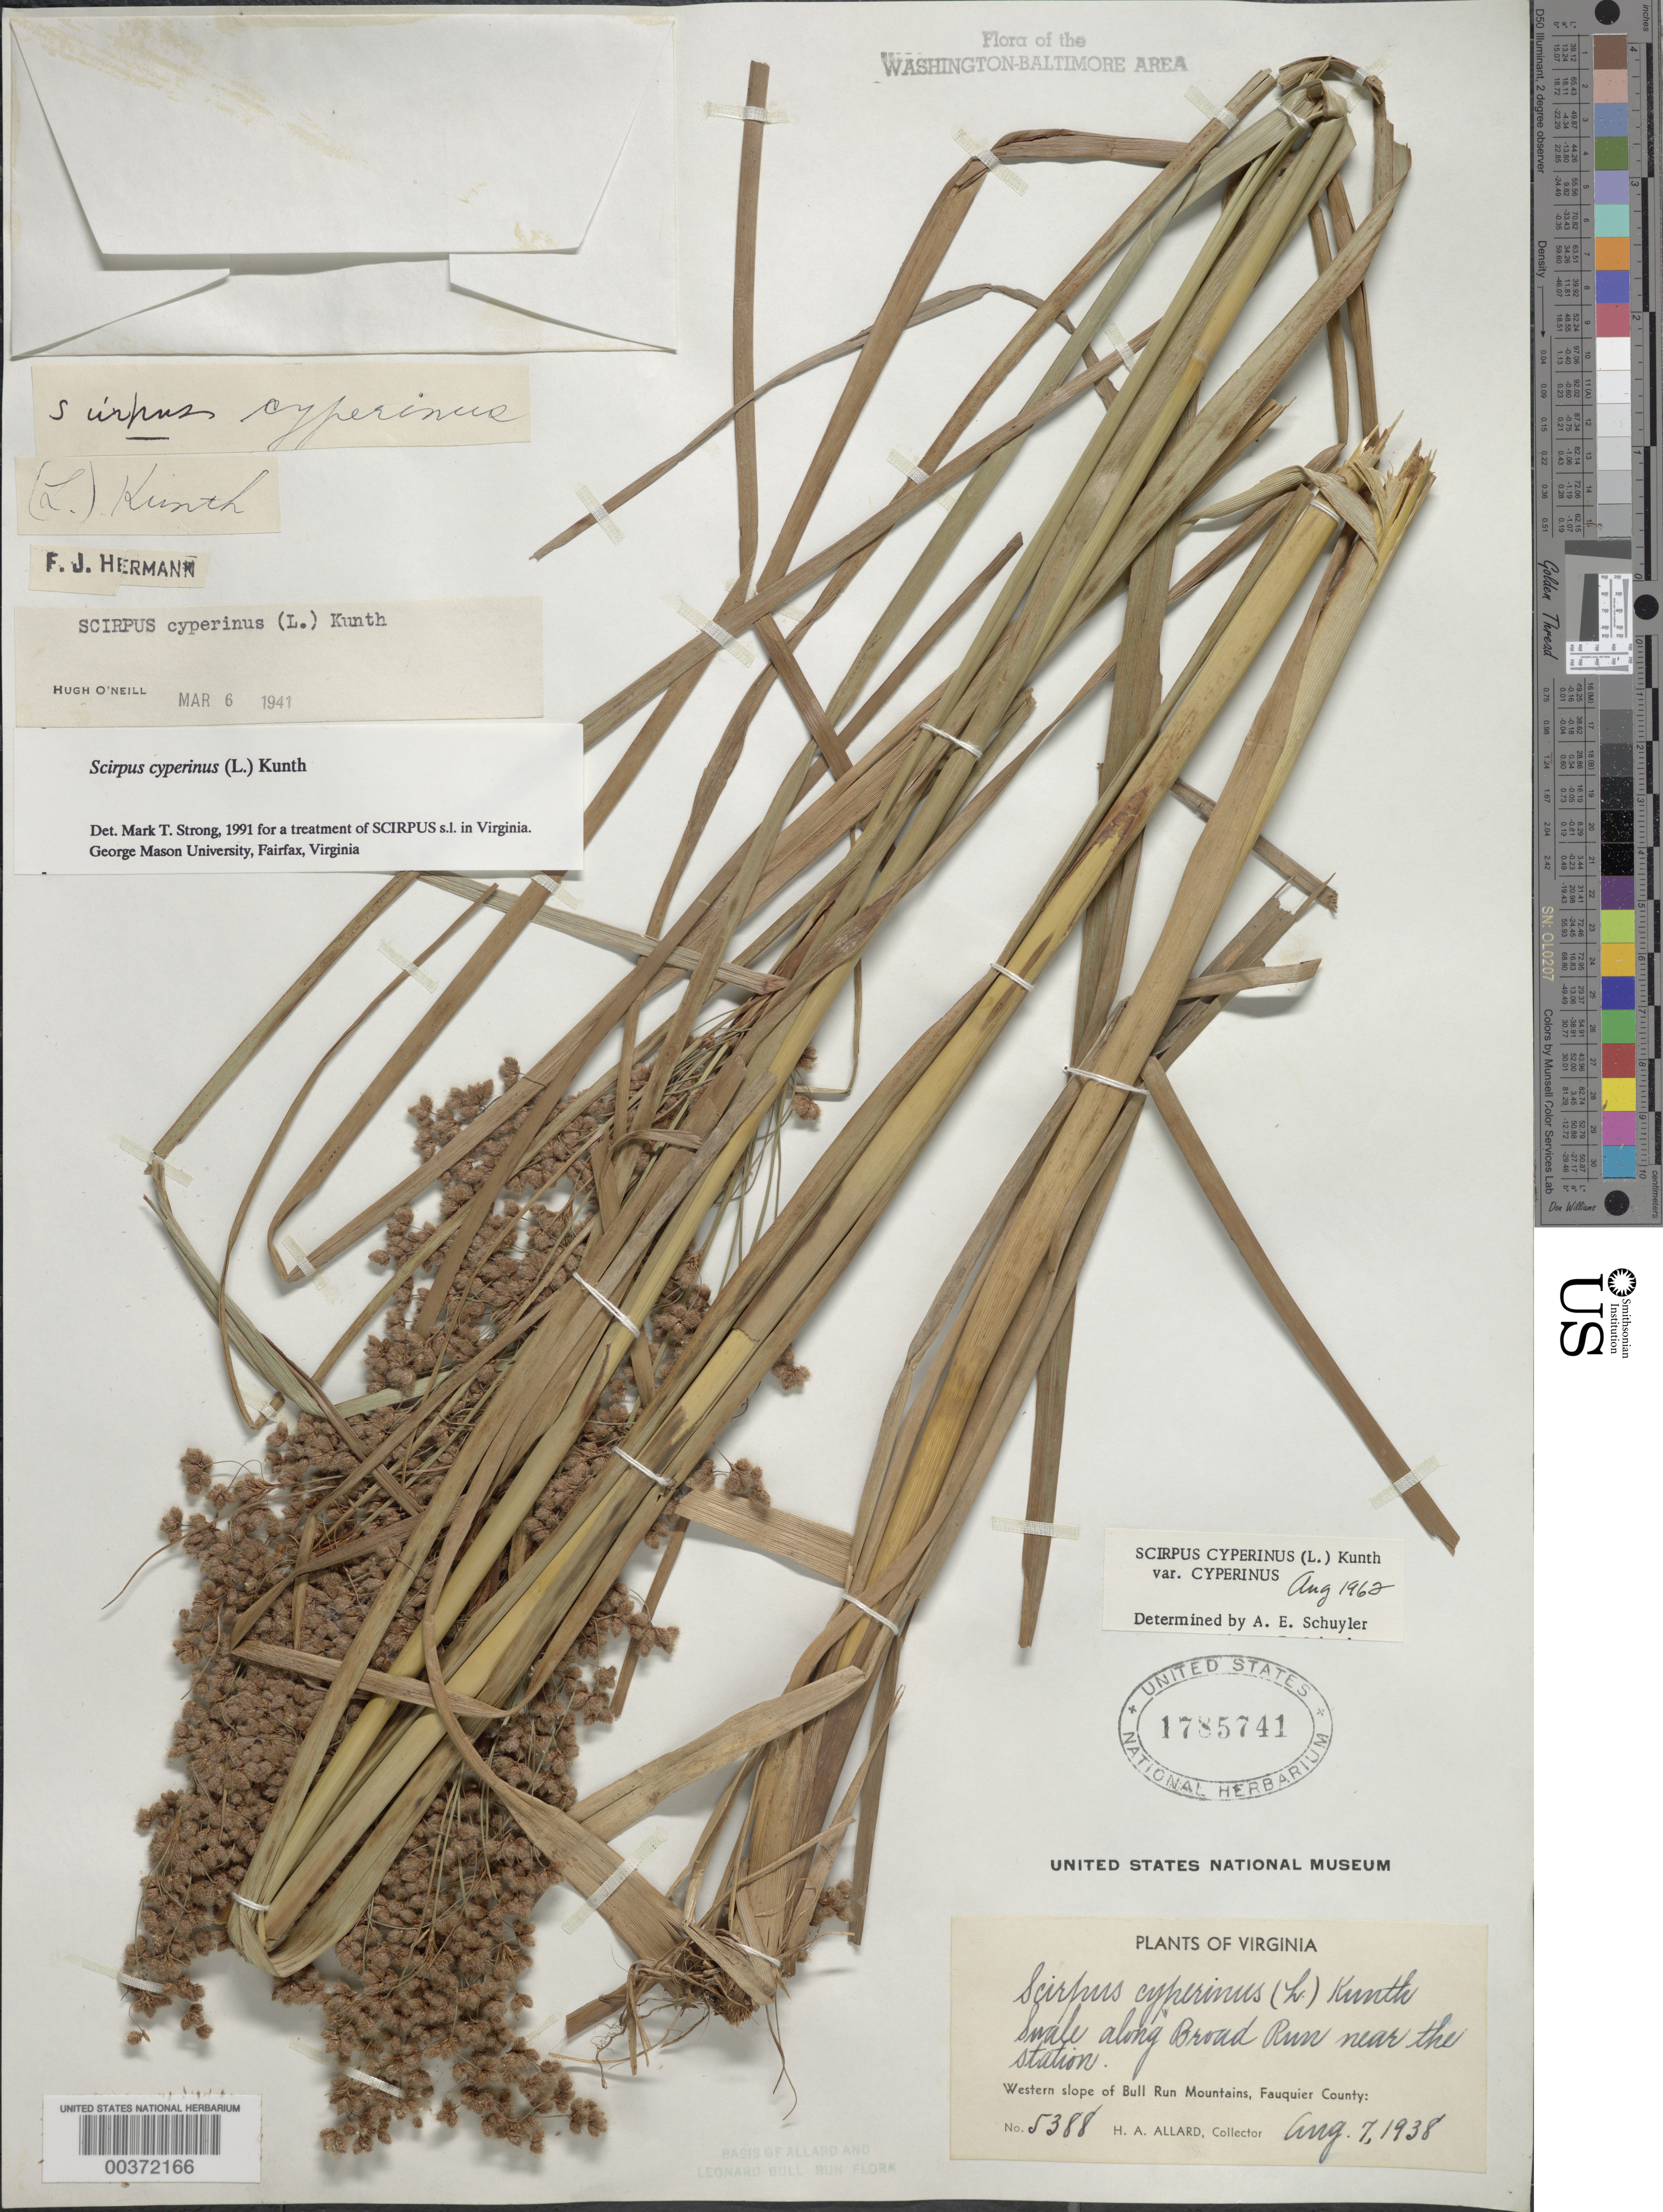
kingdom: Plantae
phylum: Tracheophyta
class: Liliopsida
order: Poales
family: Cyperaceae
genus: Scirpus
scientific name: Scirpus cyperinus (L.) Kunth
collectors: H. A. Allard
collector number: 5388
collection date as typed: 07 Aug 1938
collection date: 1938-08-07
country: United States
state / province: Virginia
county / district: Fauquier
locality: Broad Run, Station vicinity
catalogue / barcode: US 1785741